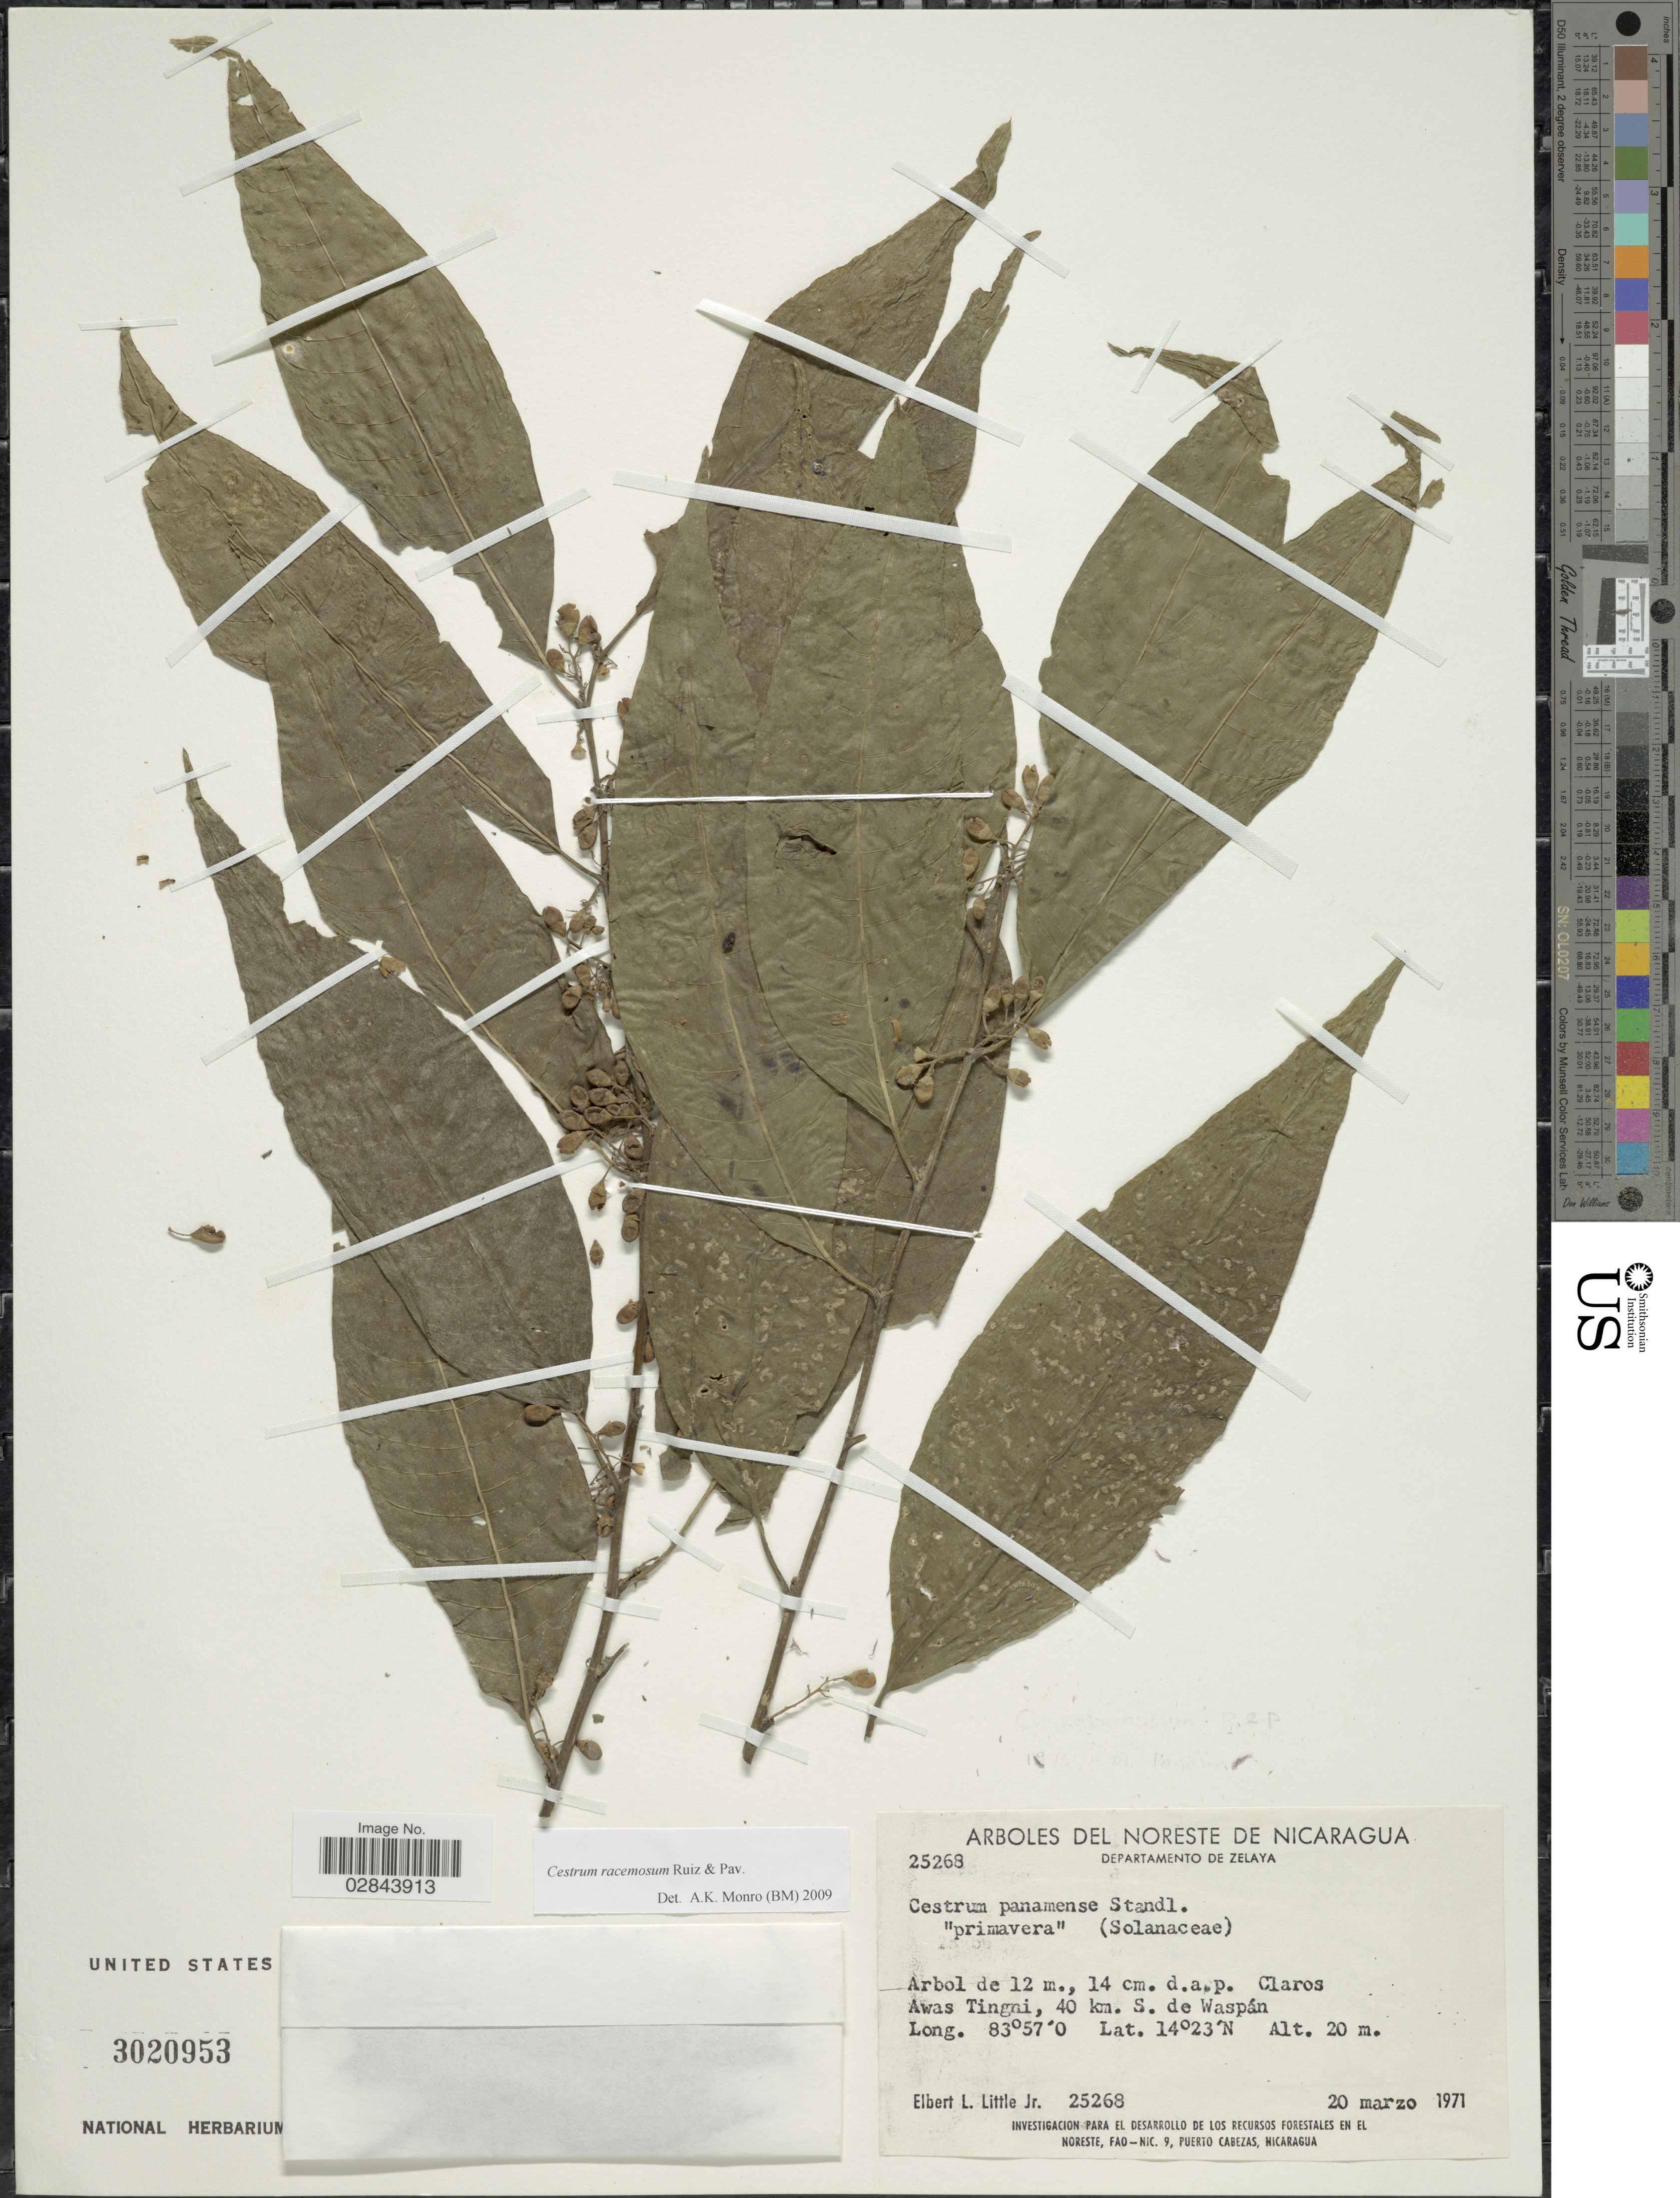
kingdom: Plantae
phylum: Tracheophyta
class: Magnoliopsida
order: Solanales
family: Solanaceae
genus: Cestrum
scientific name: Cestrum racemosum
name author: Ruiz & Pav.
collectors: E. L. Little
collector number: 25268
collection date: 1971-03-20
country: Nicaragua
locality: Departamento de Zelaya. Claros Awas Tingni, 40 km. S. de Waspán.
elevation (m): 20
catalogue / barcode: US 3020953